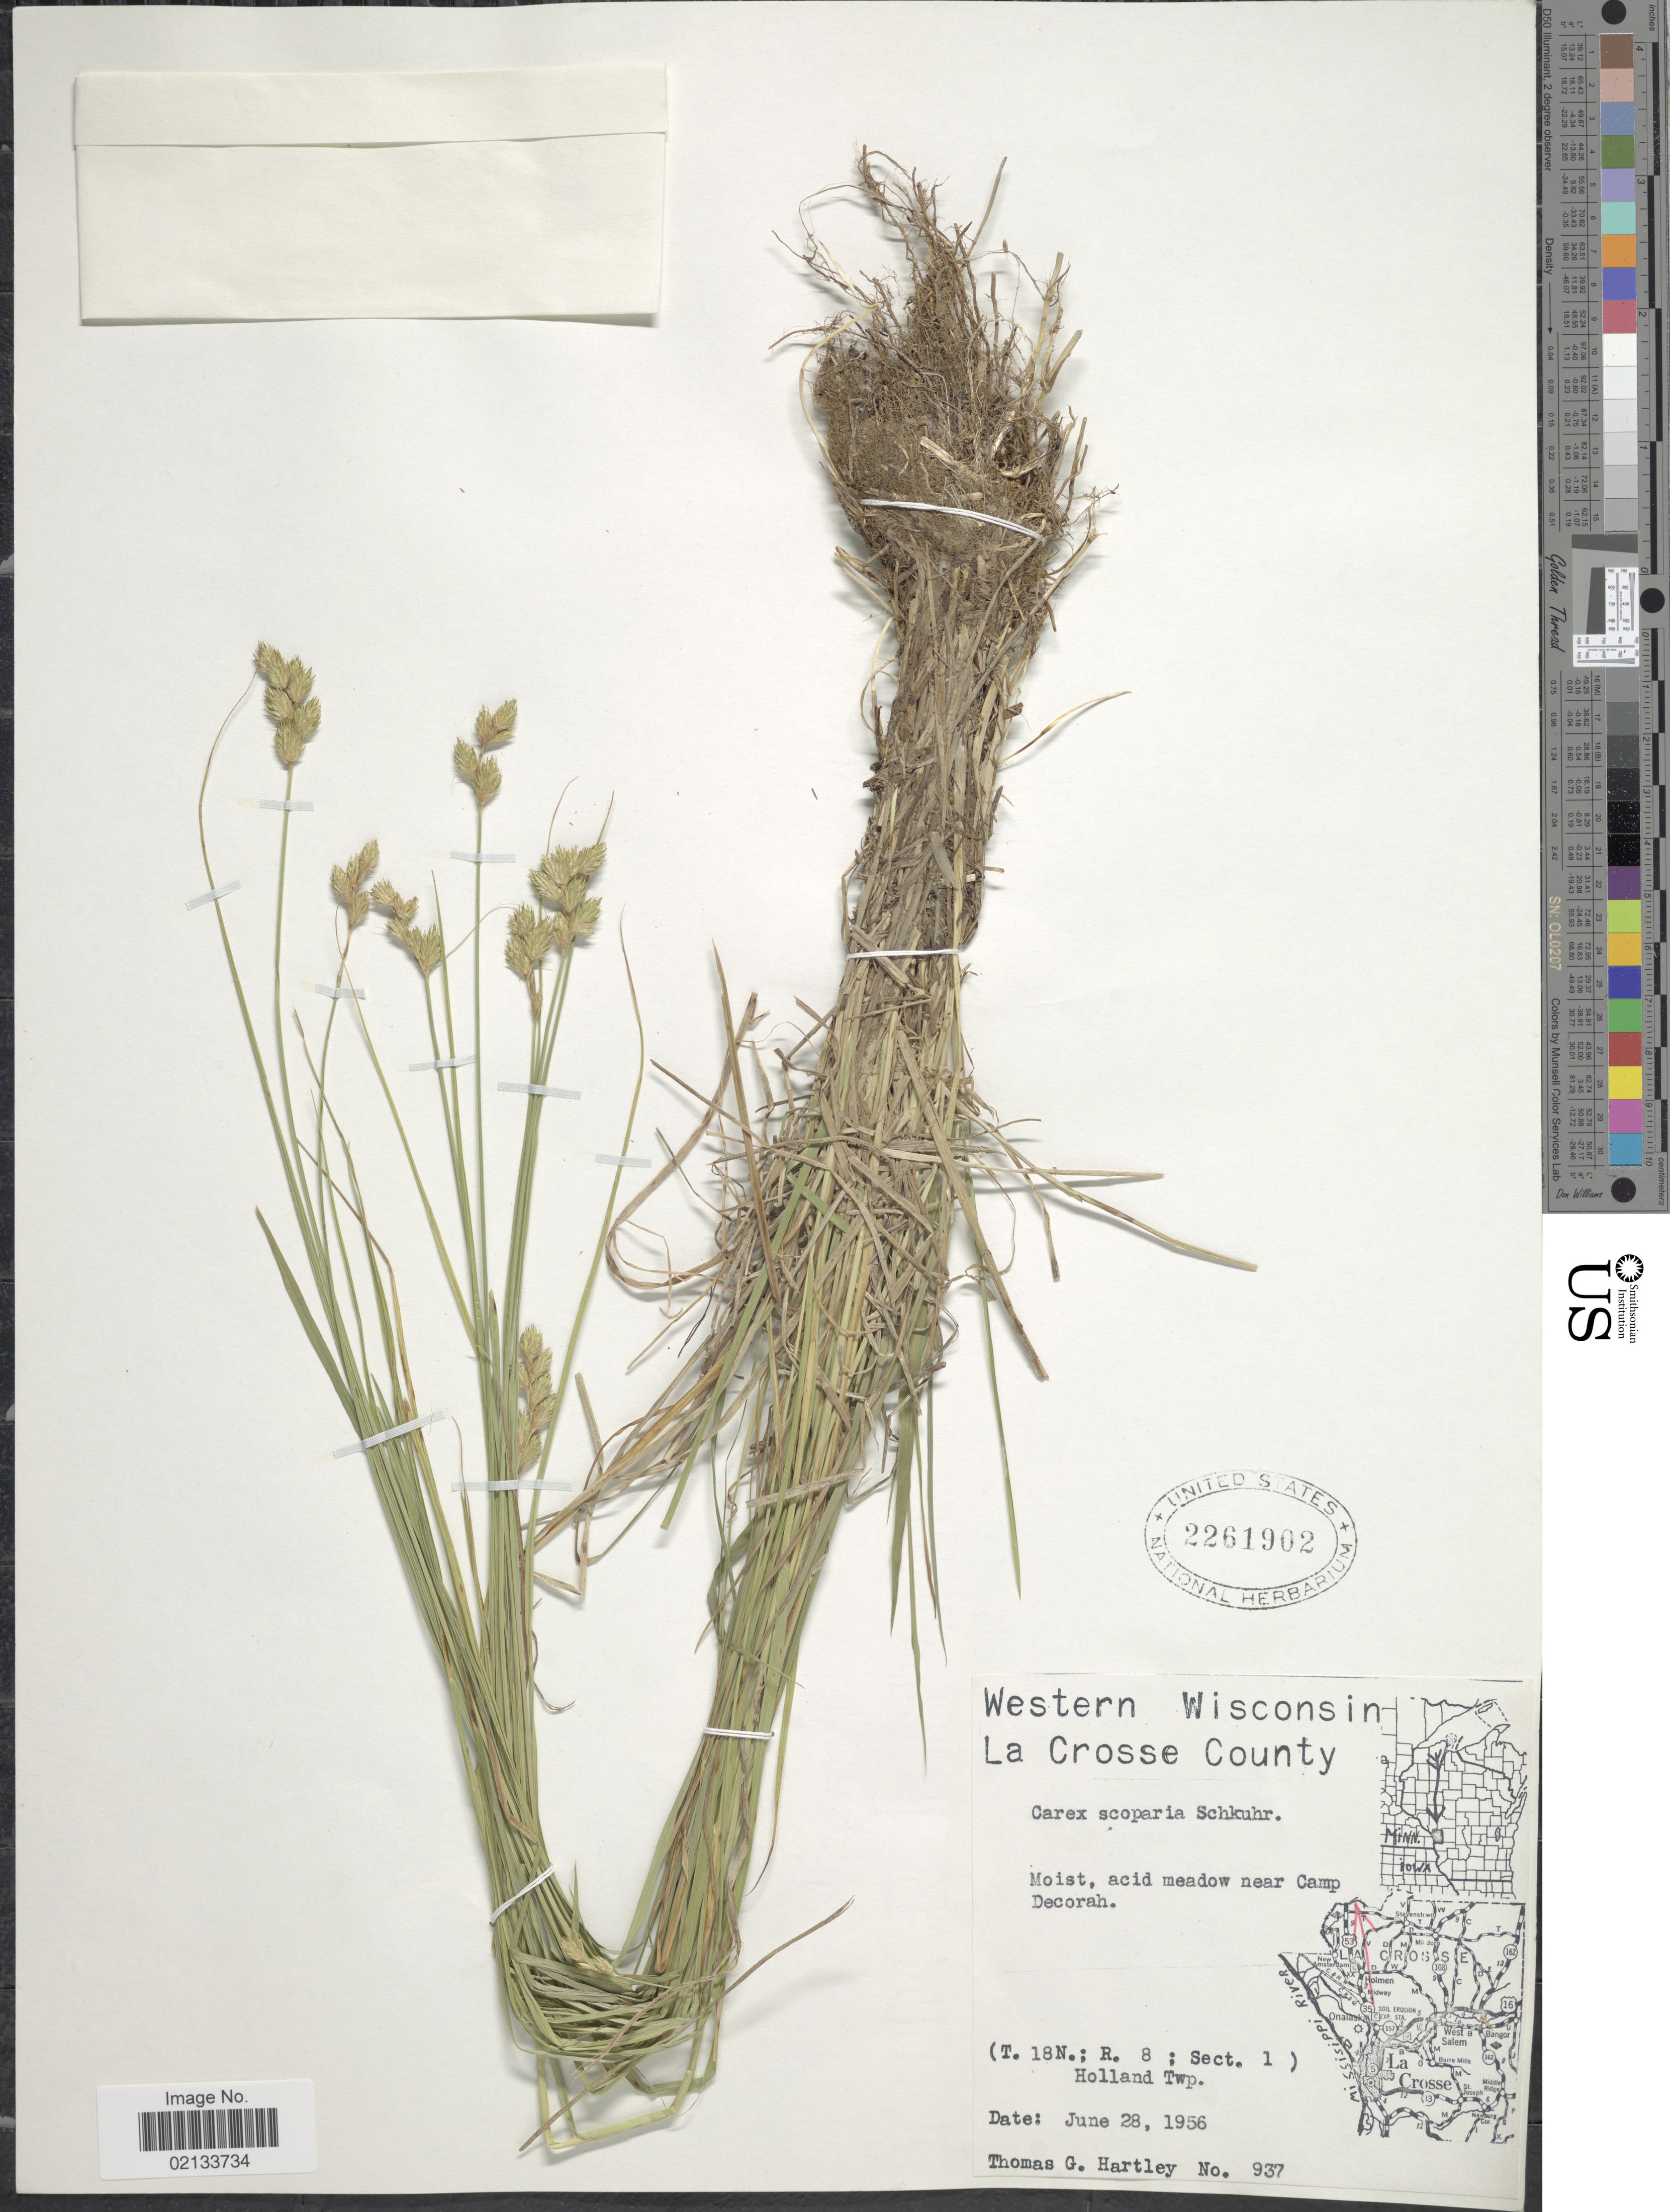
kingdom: Plantae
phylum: Tracheophyta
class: Liliopsida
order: Poales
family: Cyperaceae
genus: Carex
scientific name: Carex scoparia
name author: Schkuhr ex Willd.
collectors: T. G. Hartley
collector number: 937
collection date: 1956-06-28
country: United States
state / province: Wisconsin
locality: Western Wisconsin, La Crosse County, Moist, acid meadow near Camp Decorah (T. 18N.; R. 8; Sect. 1) Holland Twp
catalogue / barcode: US 2261902